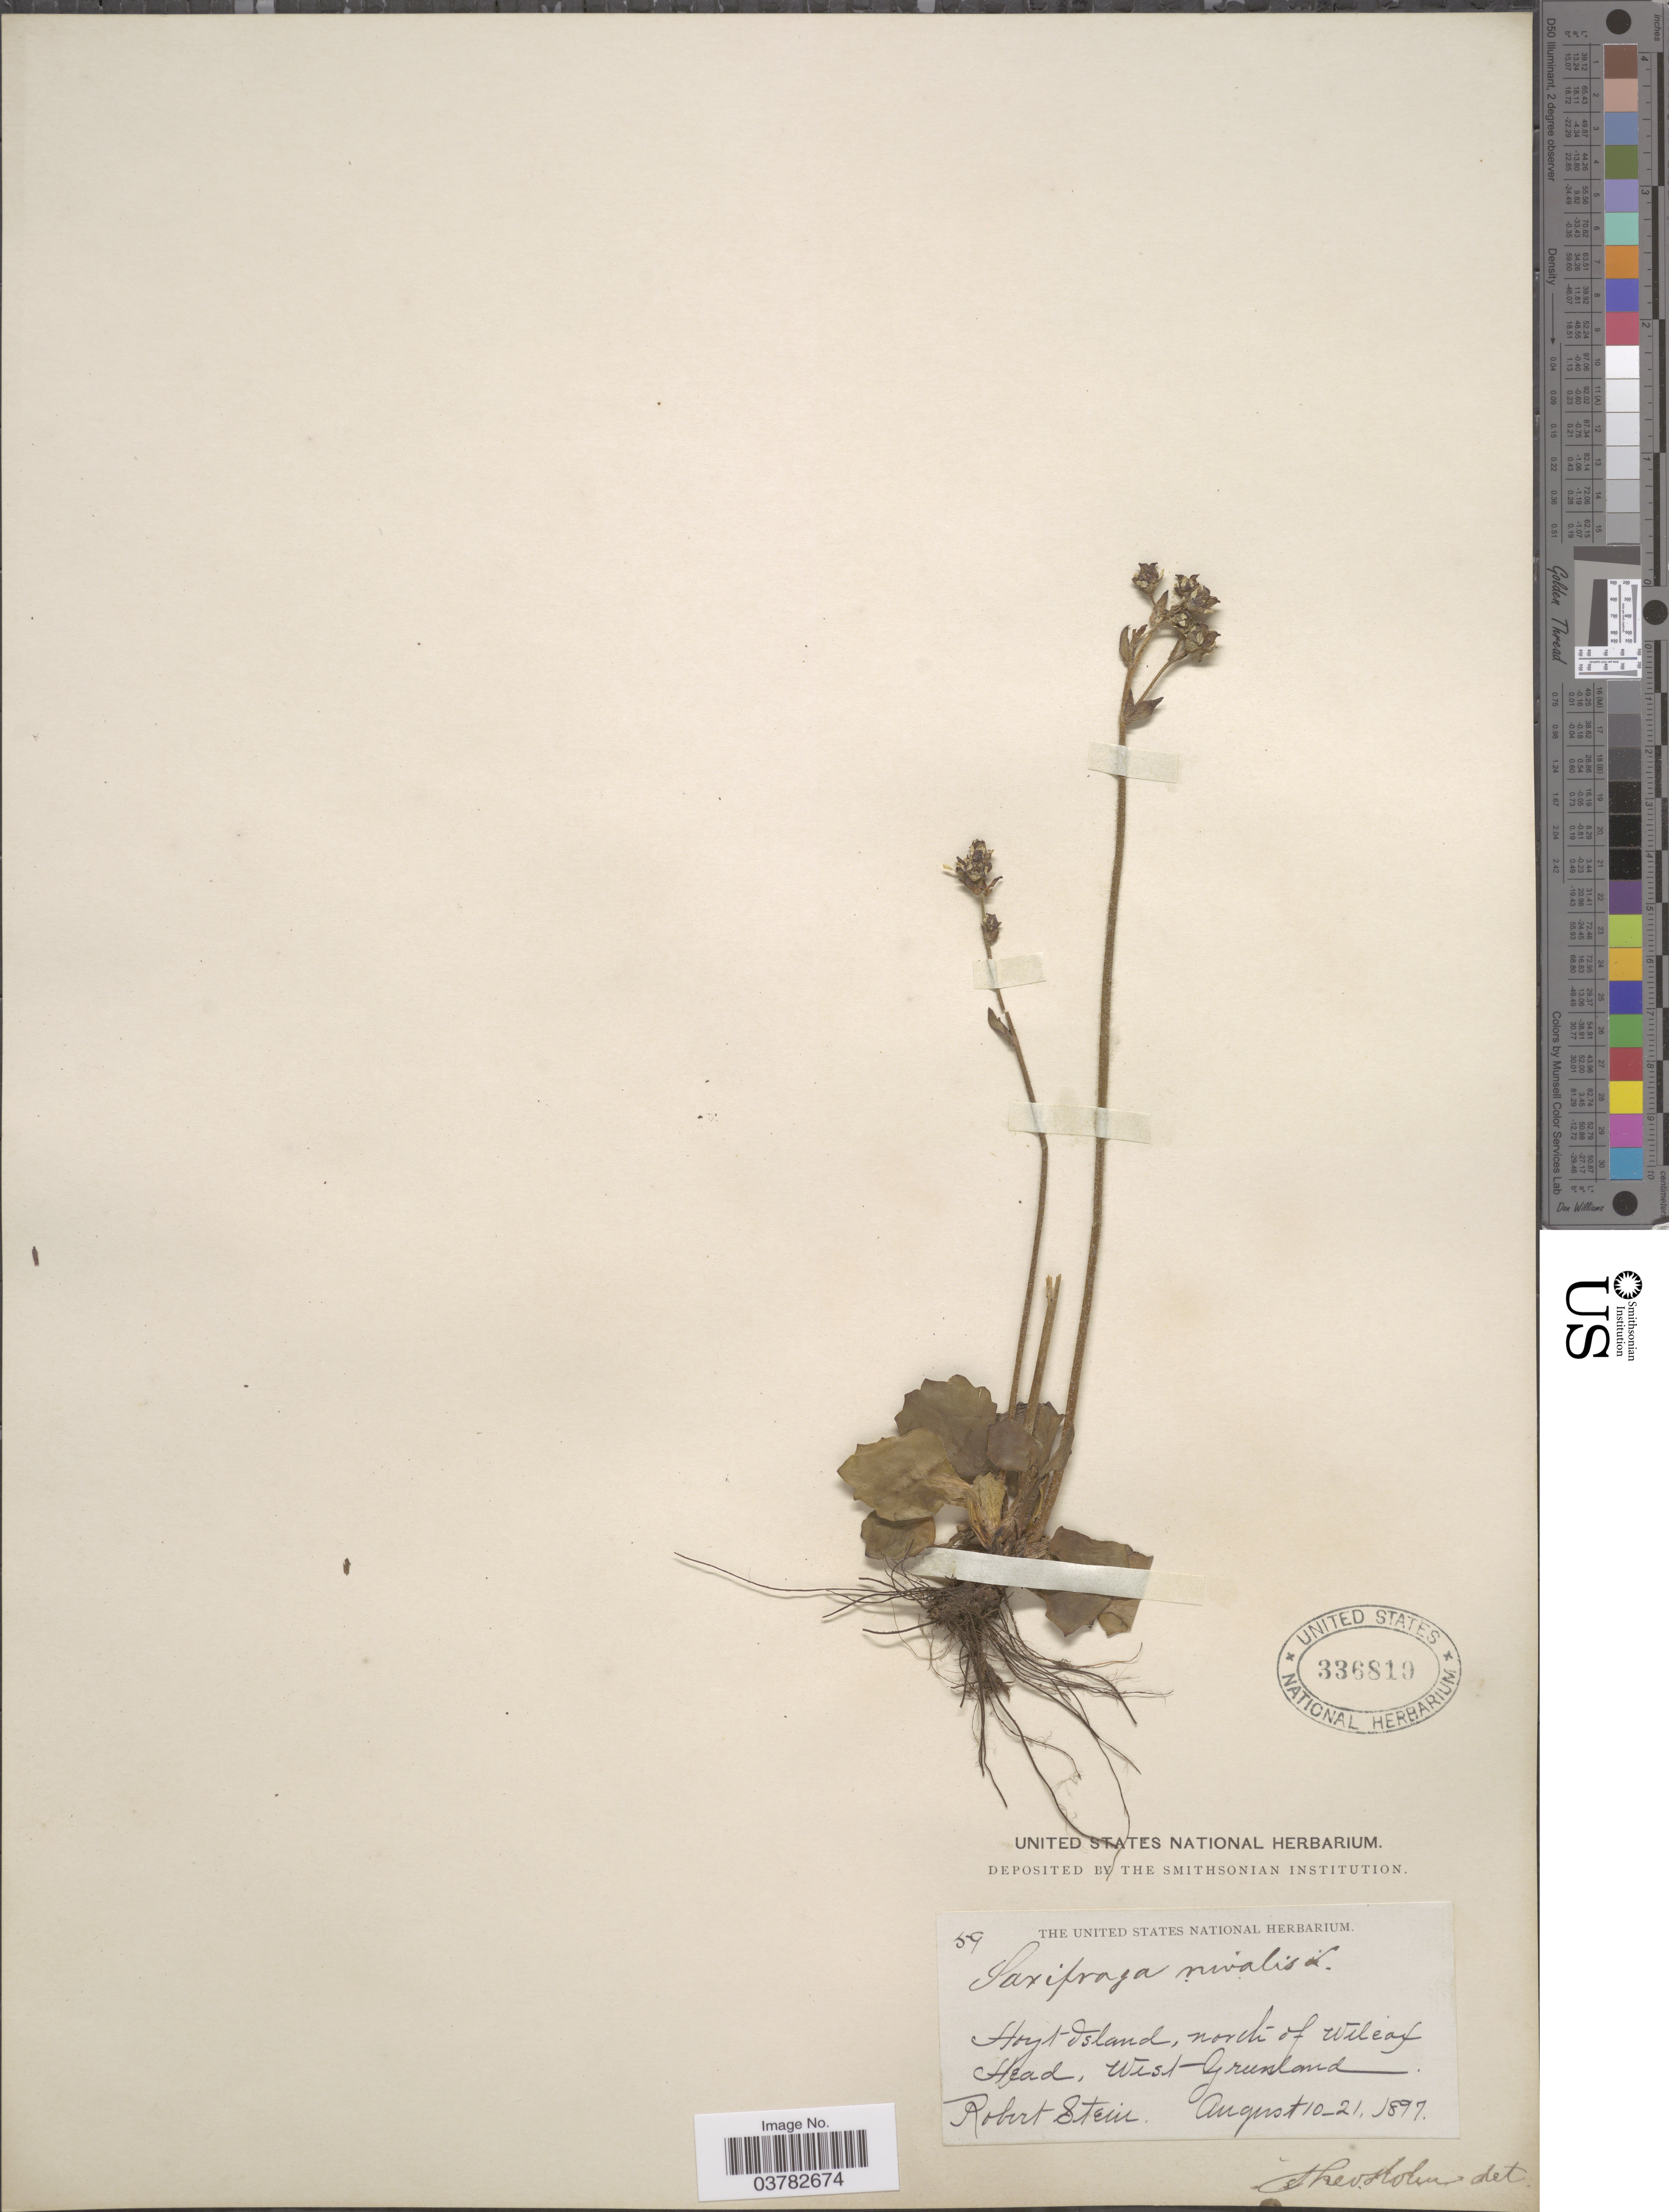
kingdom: Plantae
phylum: Tracheophyta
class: Magnoliopsida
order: Saxifragales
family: Saxifragaceae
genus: Micranthes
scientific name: Micranthes nivalis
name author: (L.) Small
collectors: R. Stein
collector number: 59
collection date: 1897-08-10/1897-08-21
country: Greenland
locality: Hoyt Island, north of Wileax Head, West Greenland.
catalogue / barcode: US 336819